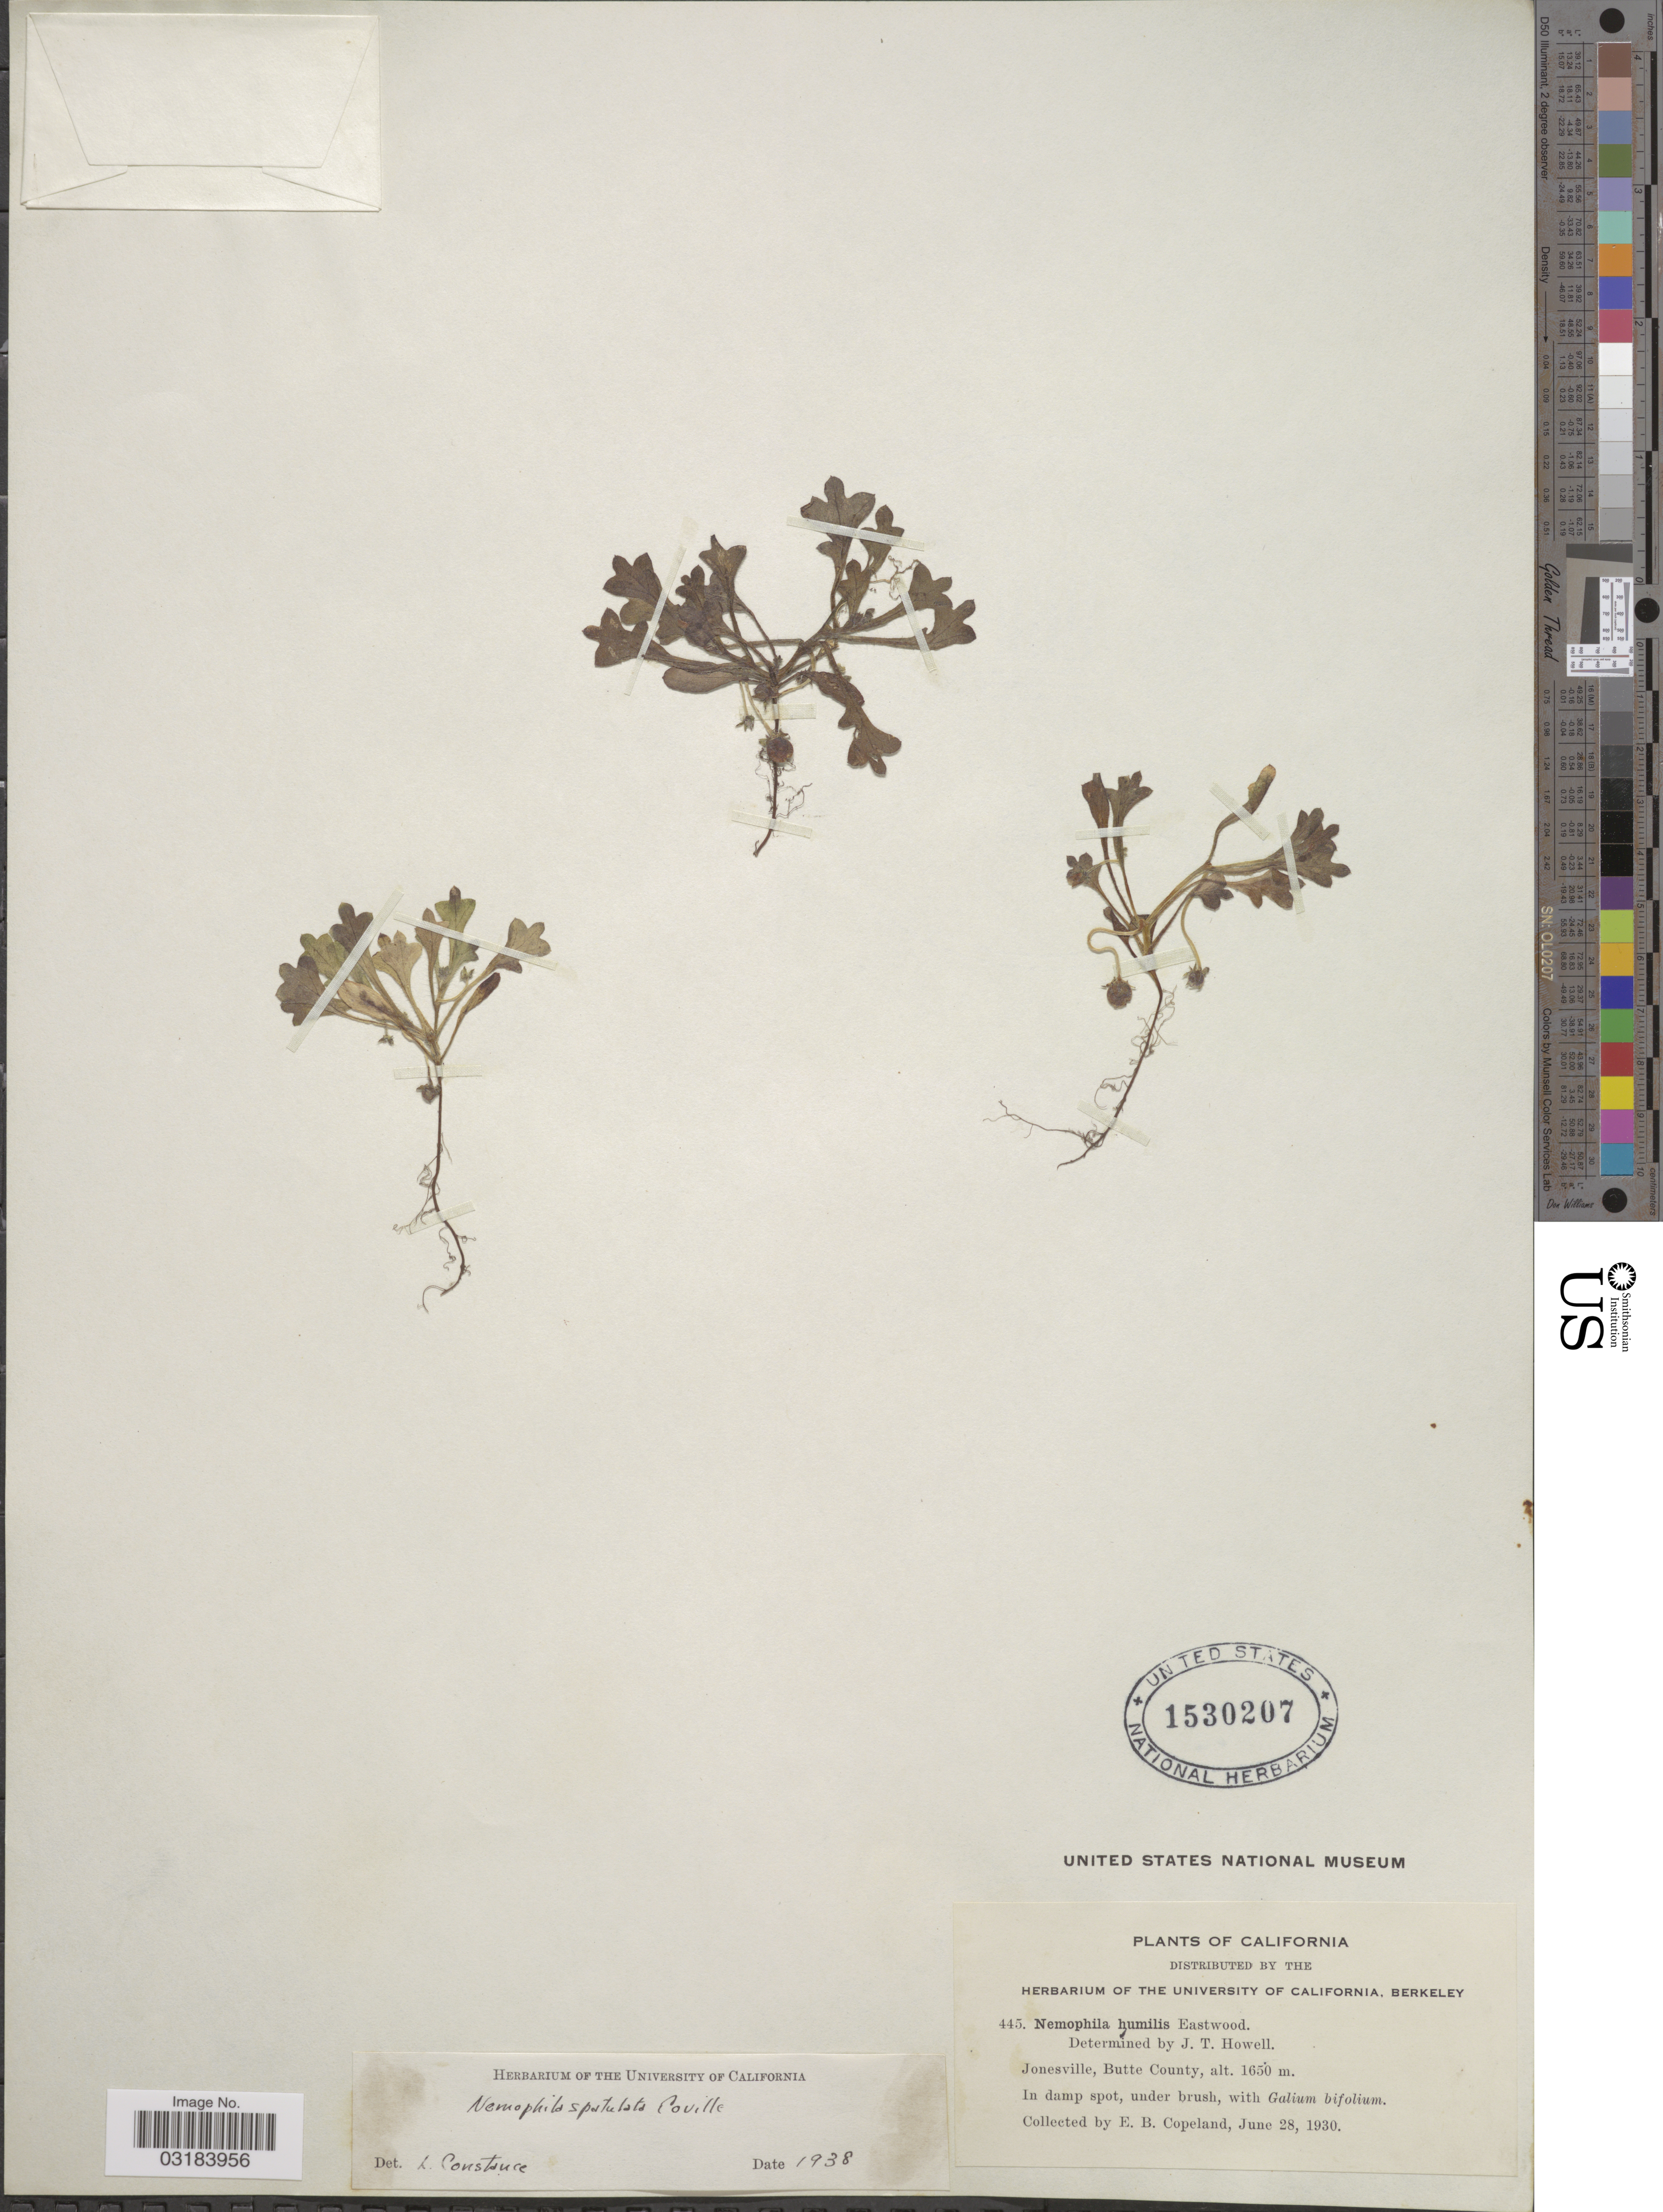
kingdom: Plantae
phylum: Tracheophyta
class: Magnoliopsida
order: Boraginales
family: Hydrophyllaceae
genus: Nemophila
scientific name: Nemophila spatulata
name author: Coville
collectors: E. B. Copeland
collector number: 445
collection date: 1930-06-28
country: United States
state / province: California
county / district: Butte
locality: Jonesville, Butte County.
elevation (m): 1650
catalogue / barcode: US 1530207